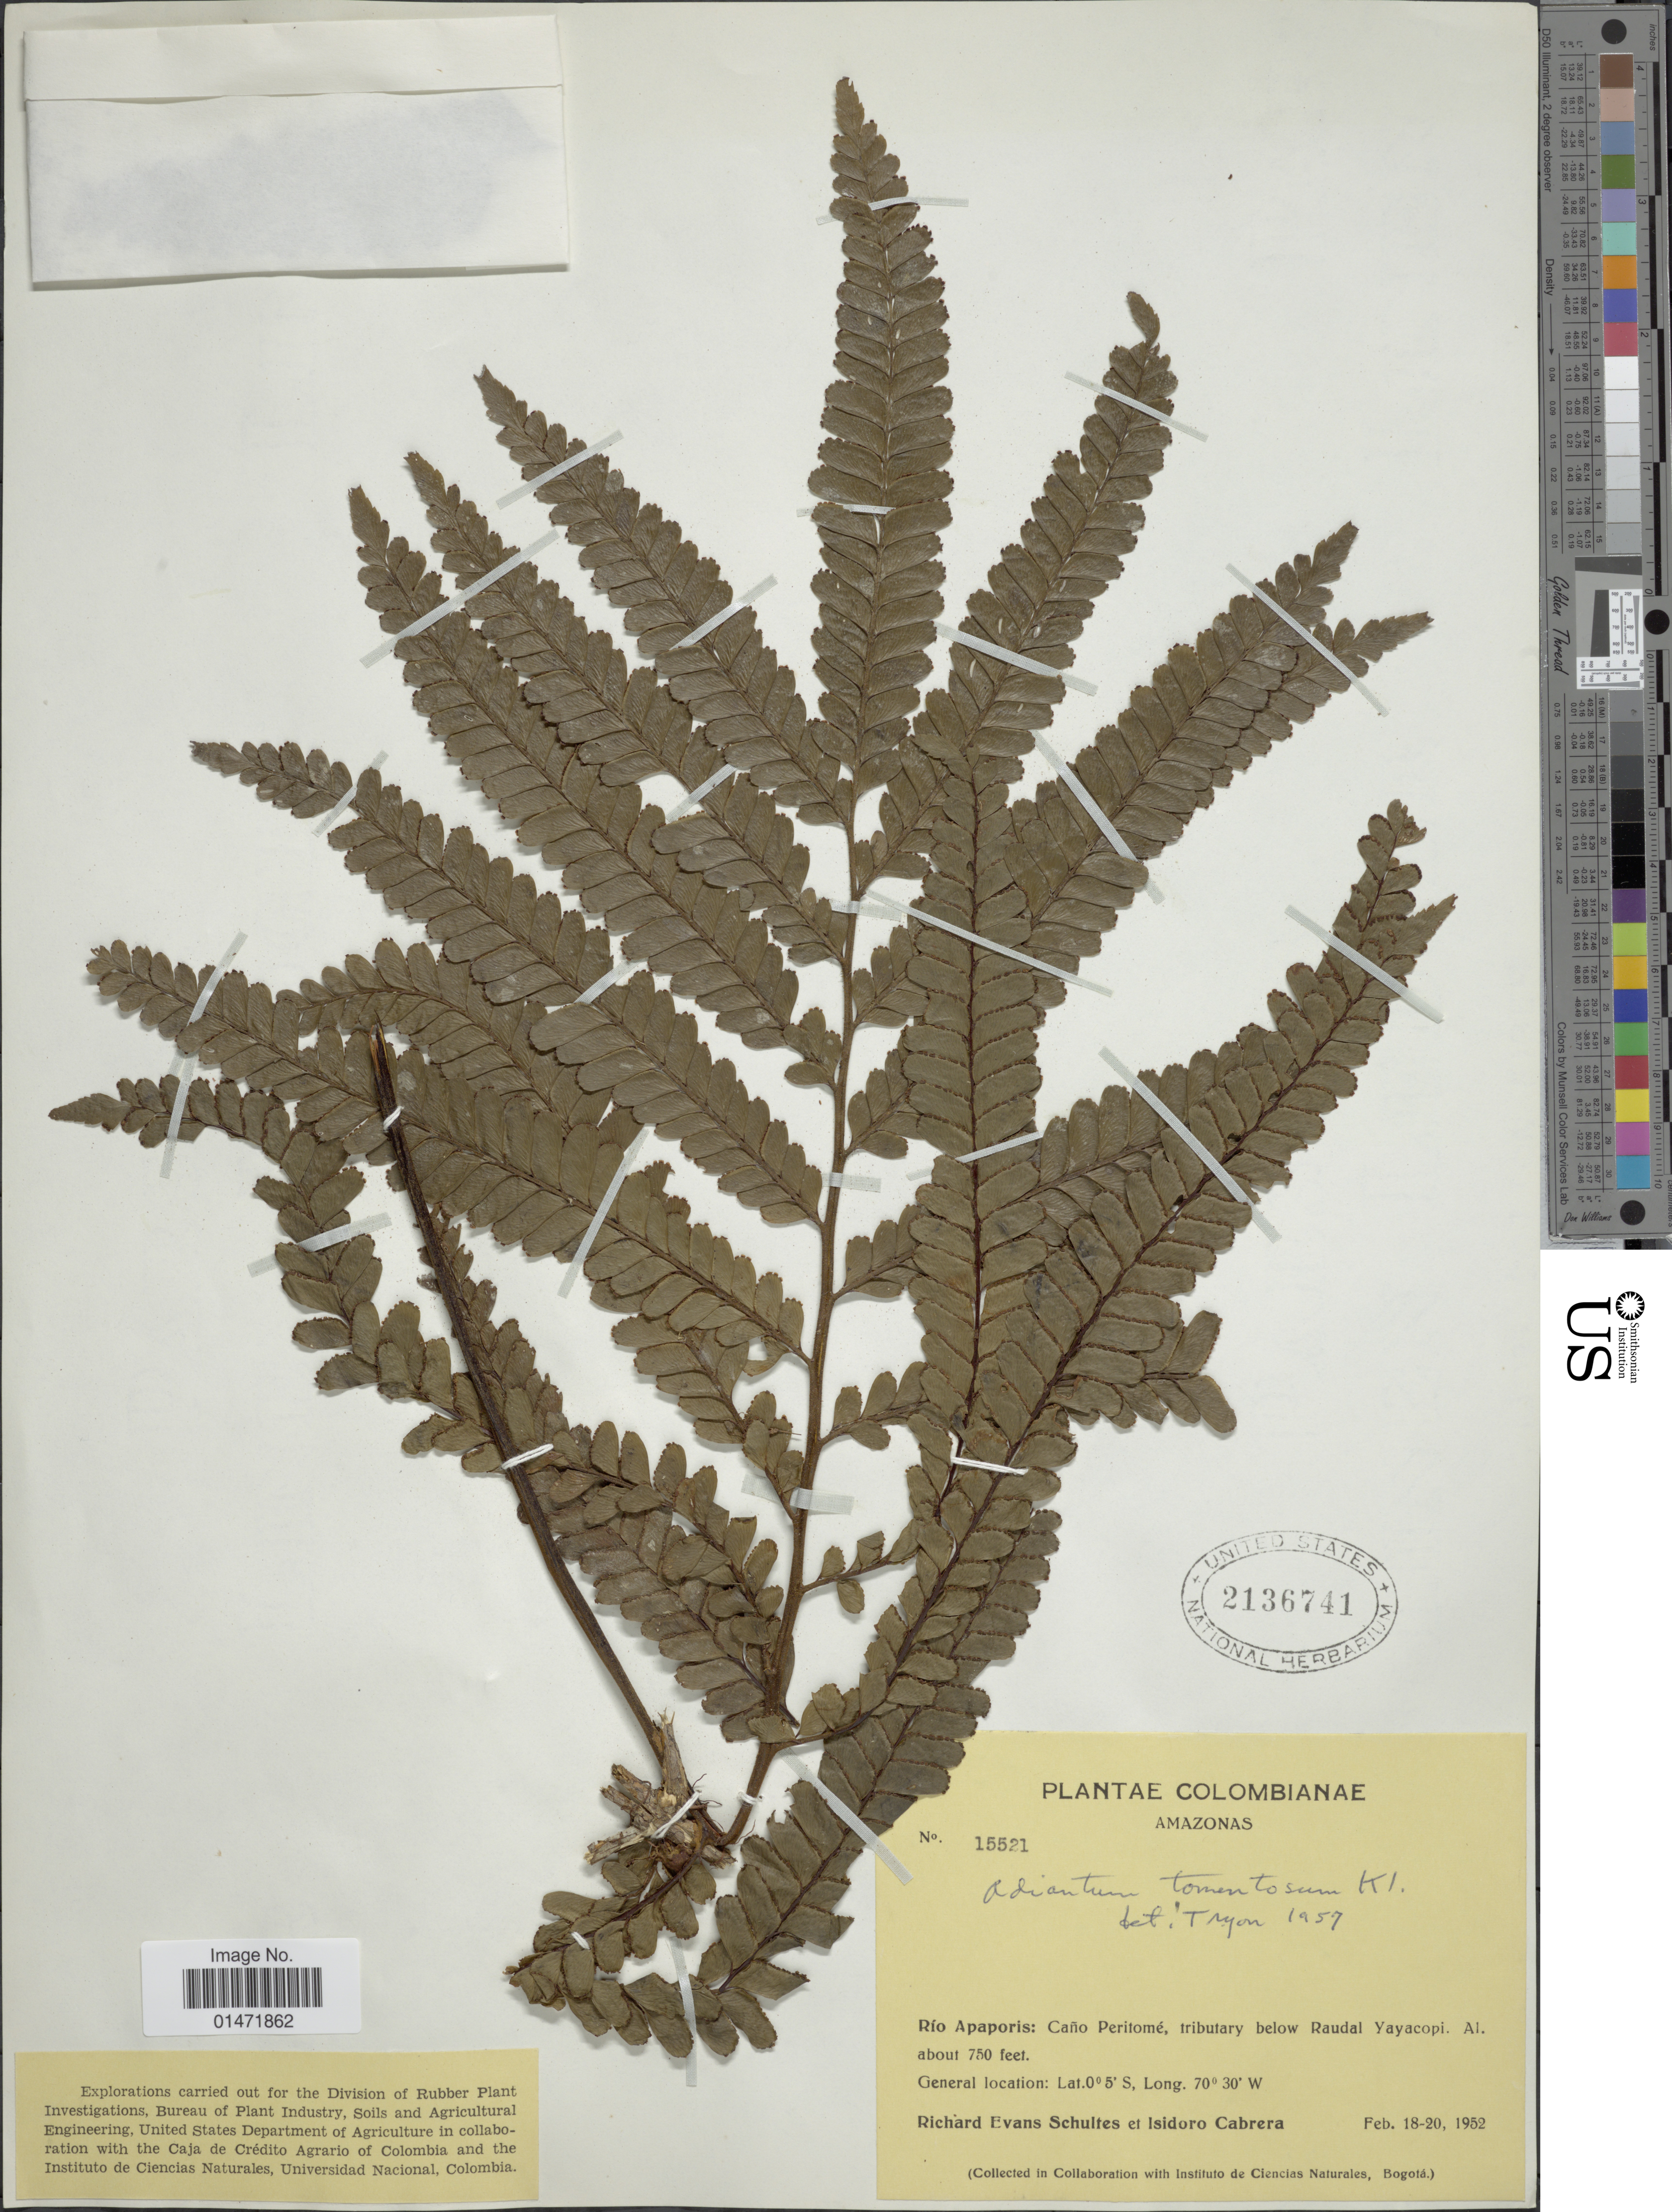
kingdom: Plantae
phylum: Tracheophyta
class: Polypodiopsida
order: Polypodiales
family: Pteridaceae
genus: Adiantum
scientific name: Adiantum tomentosum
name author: Klotzsch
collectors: R. E. Schultes & I. Cabrera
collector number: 15521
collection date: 1952-02-18/1952-02-20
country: Colombia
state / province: Amazônas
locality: Río Apaporis: Caño Peritomé, tributary below Raudal Yayacopi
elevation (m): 229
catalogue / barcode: US 2136741